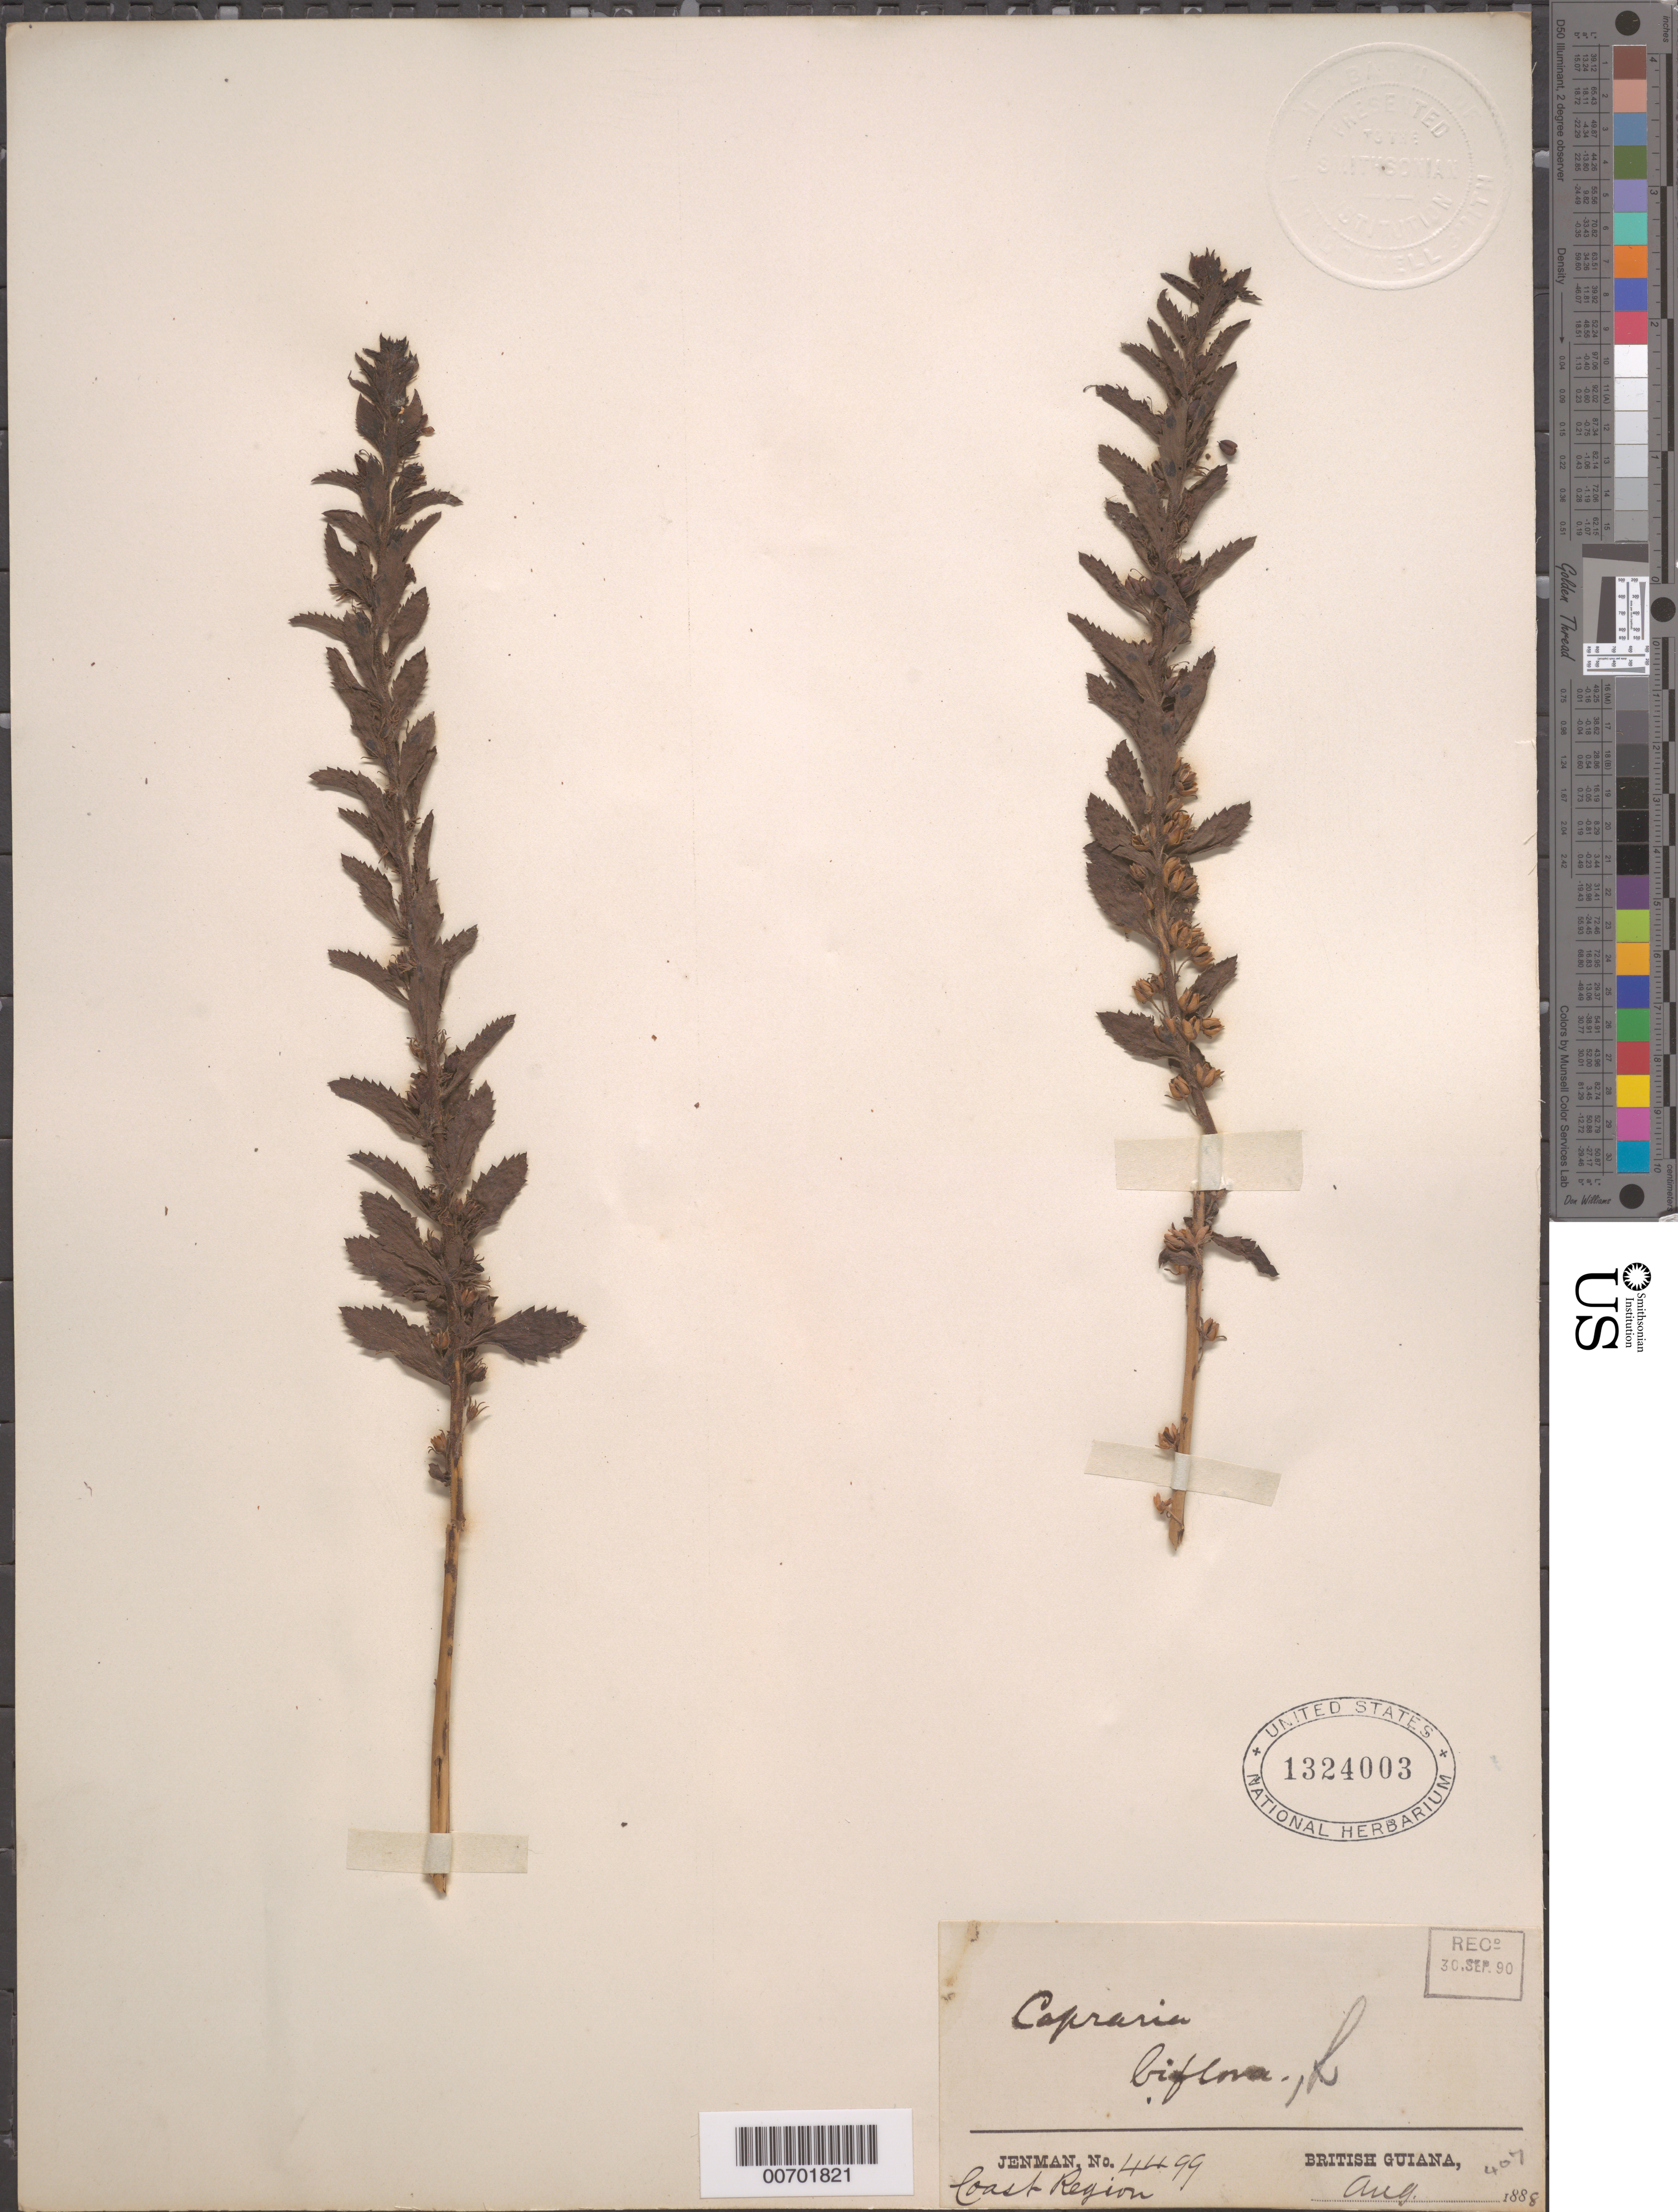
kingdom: Plantae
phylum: Tracheophyta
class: Magnoliopsida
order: Lamiales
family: Scrophulariaceae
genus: Capraria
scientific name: Capraria biflora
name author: L.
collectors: G. S. Jenman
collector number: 4499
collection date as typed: August 1888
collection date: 1888-08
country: Guyana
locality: Coast Region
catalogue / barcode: US 1324003